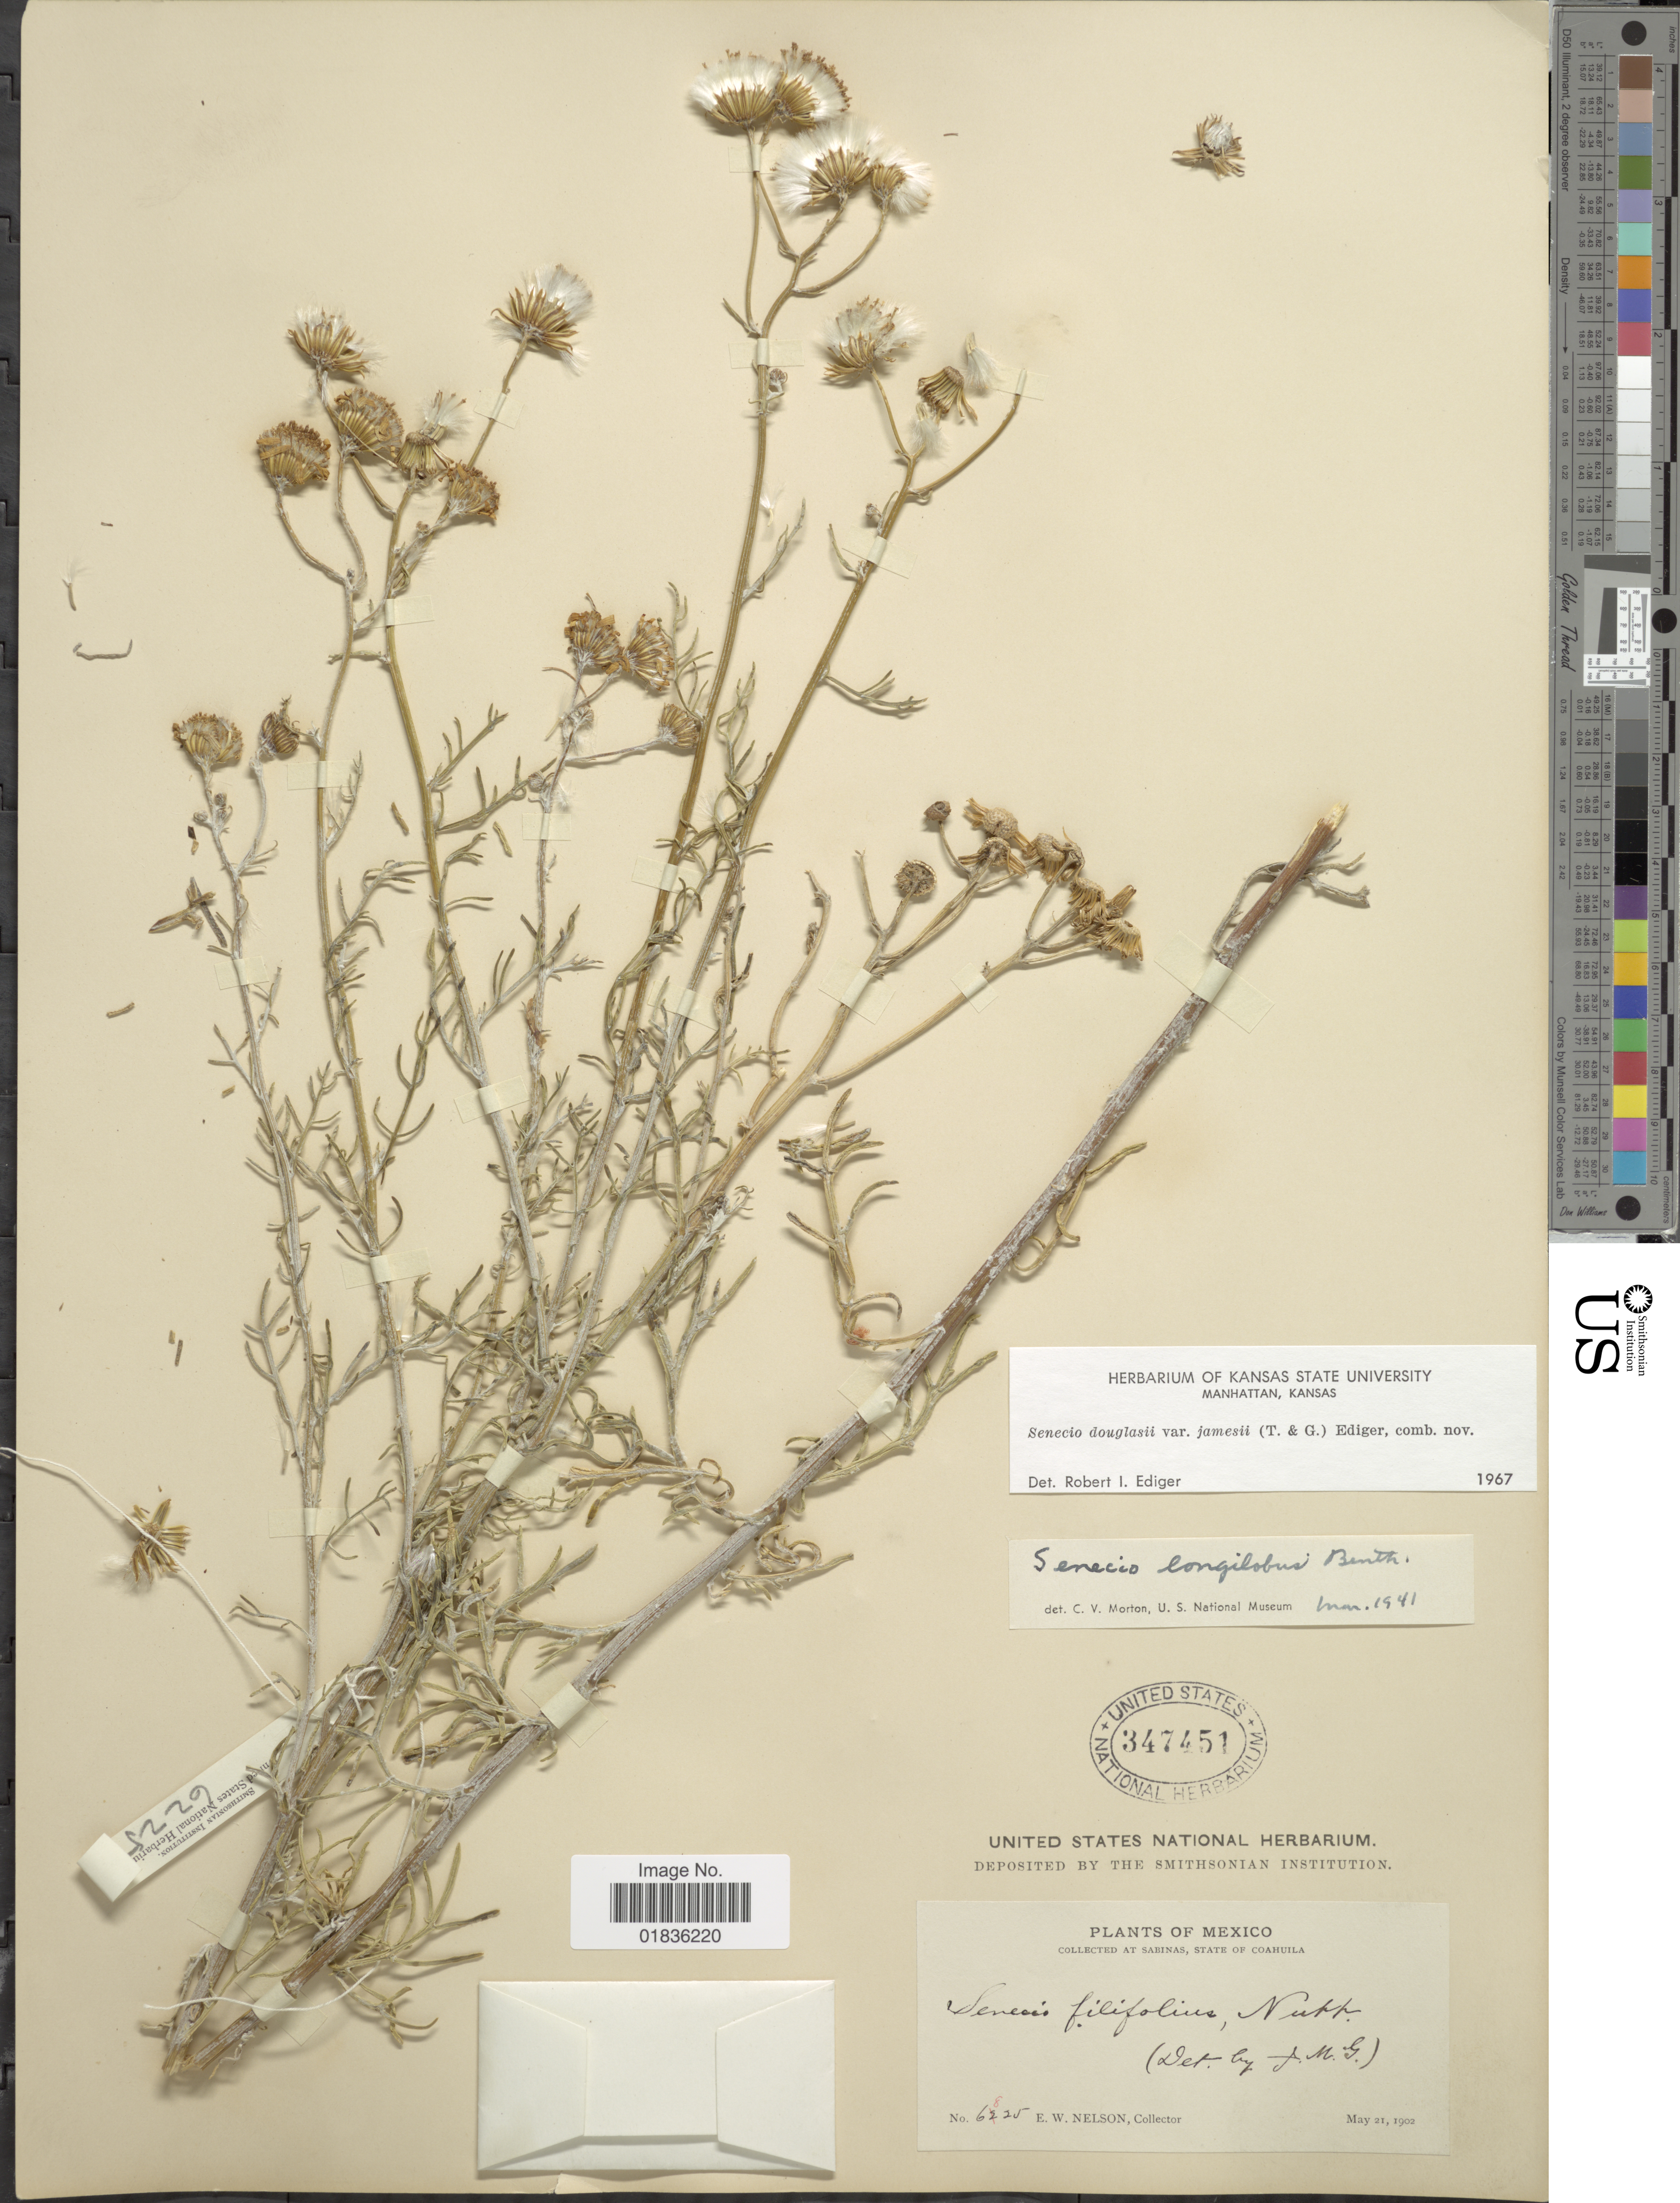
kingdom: Plantae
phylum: Tracheophyta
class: Magnoliopsida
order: Asterales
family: Asteraceae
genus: Senecio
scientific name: Senecio flaccidus var. flaccidus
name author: Less.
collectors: E. W. Nelson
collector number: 6825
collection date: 1902-05-21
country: Mexico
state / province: Coahuila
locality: At Sabinas.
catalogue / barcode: US 347451